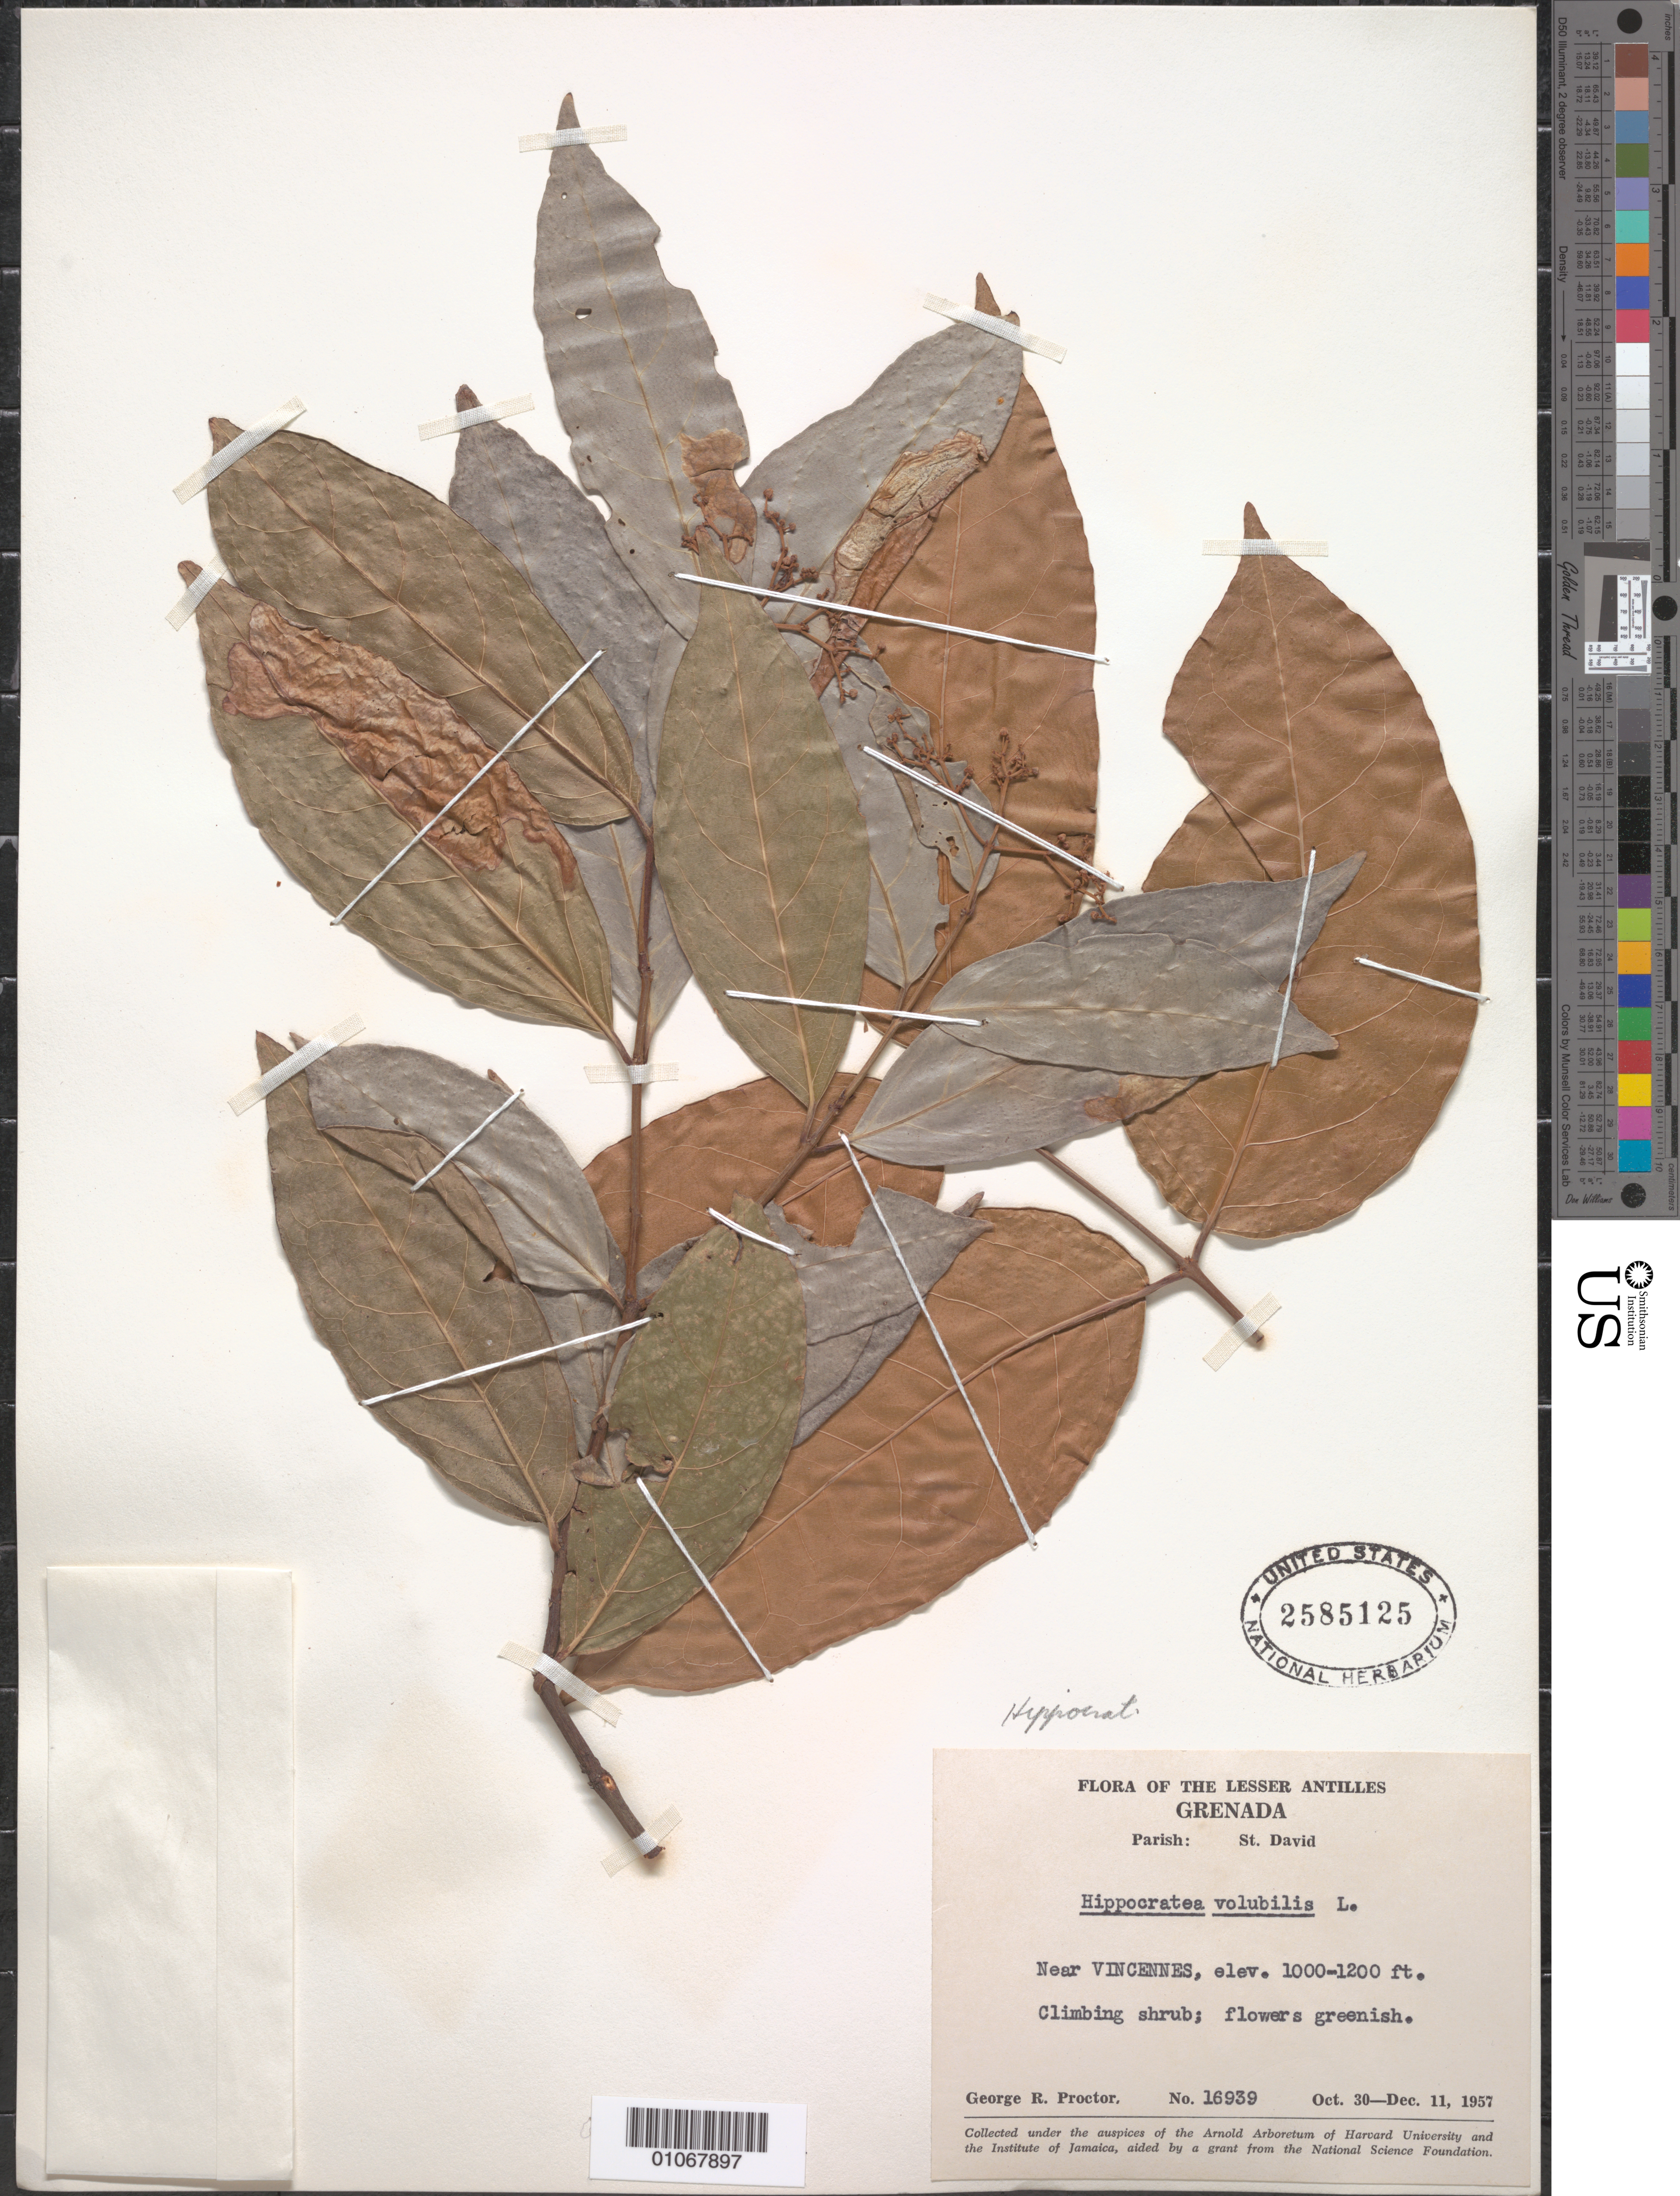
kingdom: Plantae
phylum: Tracheophyta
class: Magnoliopsida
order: Celastrales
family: Celastraceae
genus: Hippocratea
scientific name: Hippocratea volubilis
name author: L.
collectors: G. R. Proctor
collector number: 16939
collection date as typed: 30 Oct 1957 to 11 Dec 1957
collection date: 1957-10-30/1957-12-11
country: Grenada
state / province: Saint David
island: Grenada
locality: Near Vincennes.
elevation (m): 305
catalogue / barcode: US 2585125